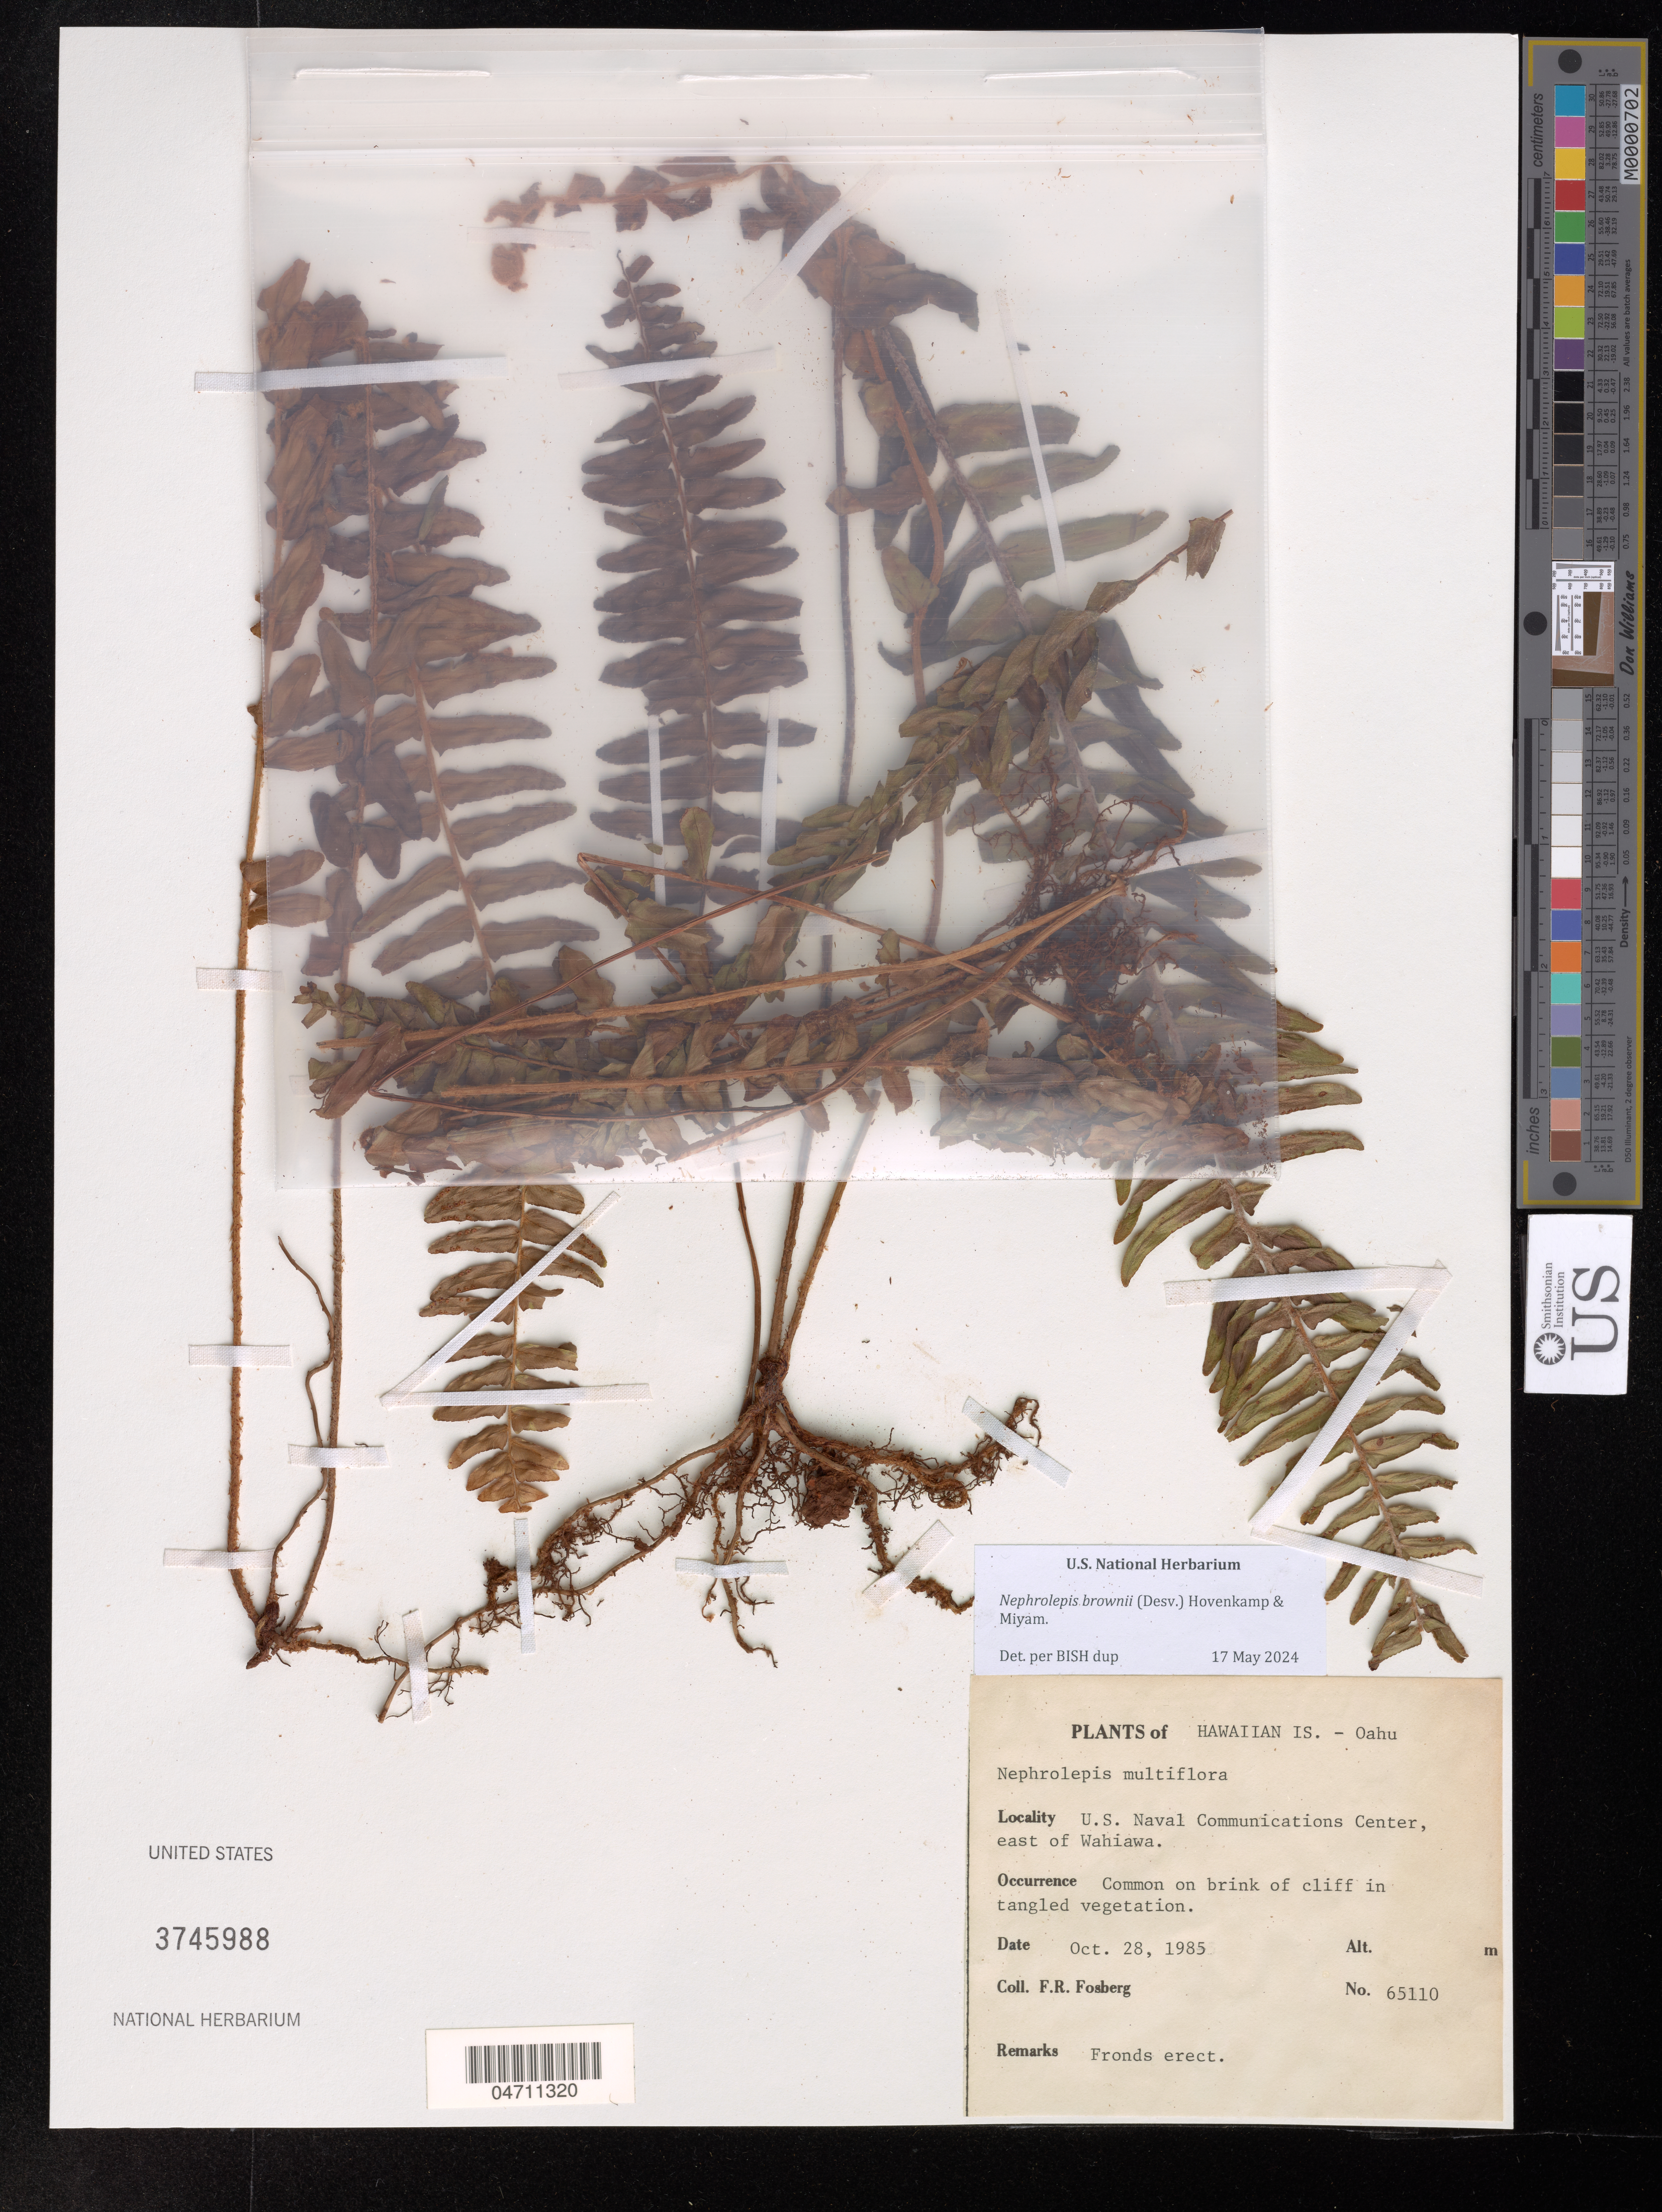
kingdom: Plantae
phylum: Tracheophyta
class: Polypodiopsida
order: Polypodiales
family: Nephrolepidaceae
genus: Nephrolepis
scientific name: Nephrolepis brownii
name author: (Desv.) Hovenkamp & Miyam.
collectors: F. R. Fosberg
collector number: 65110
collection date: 1985-10-28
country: United States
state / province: Hawaii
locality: Naval Communications Center, east of Wahiawa.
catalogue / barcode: US 3745988